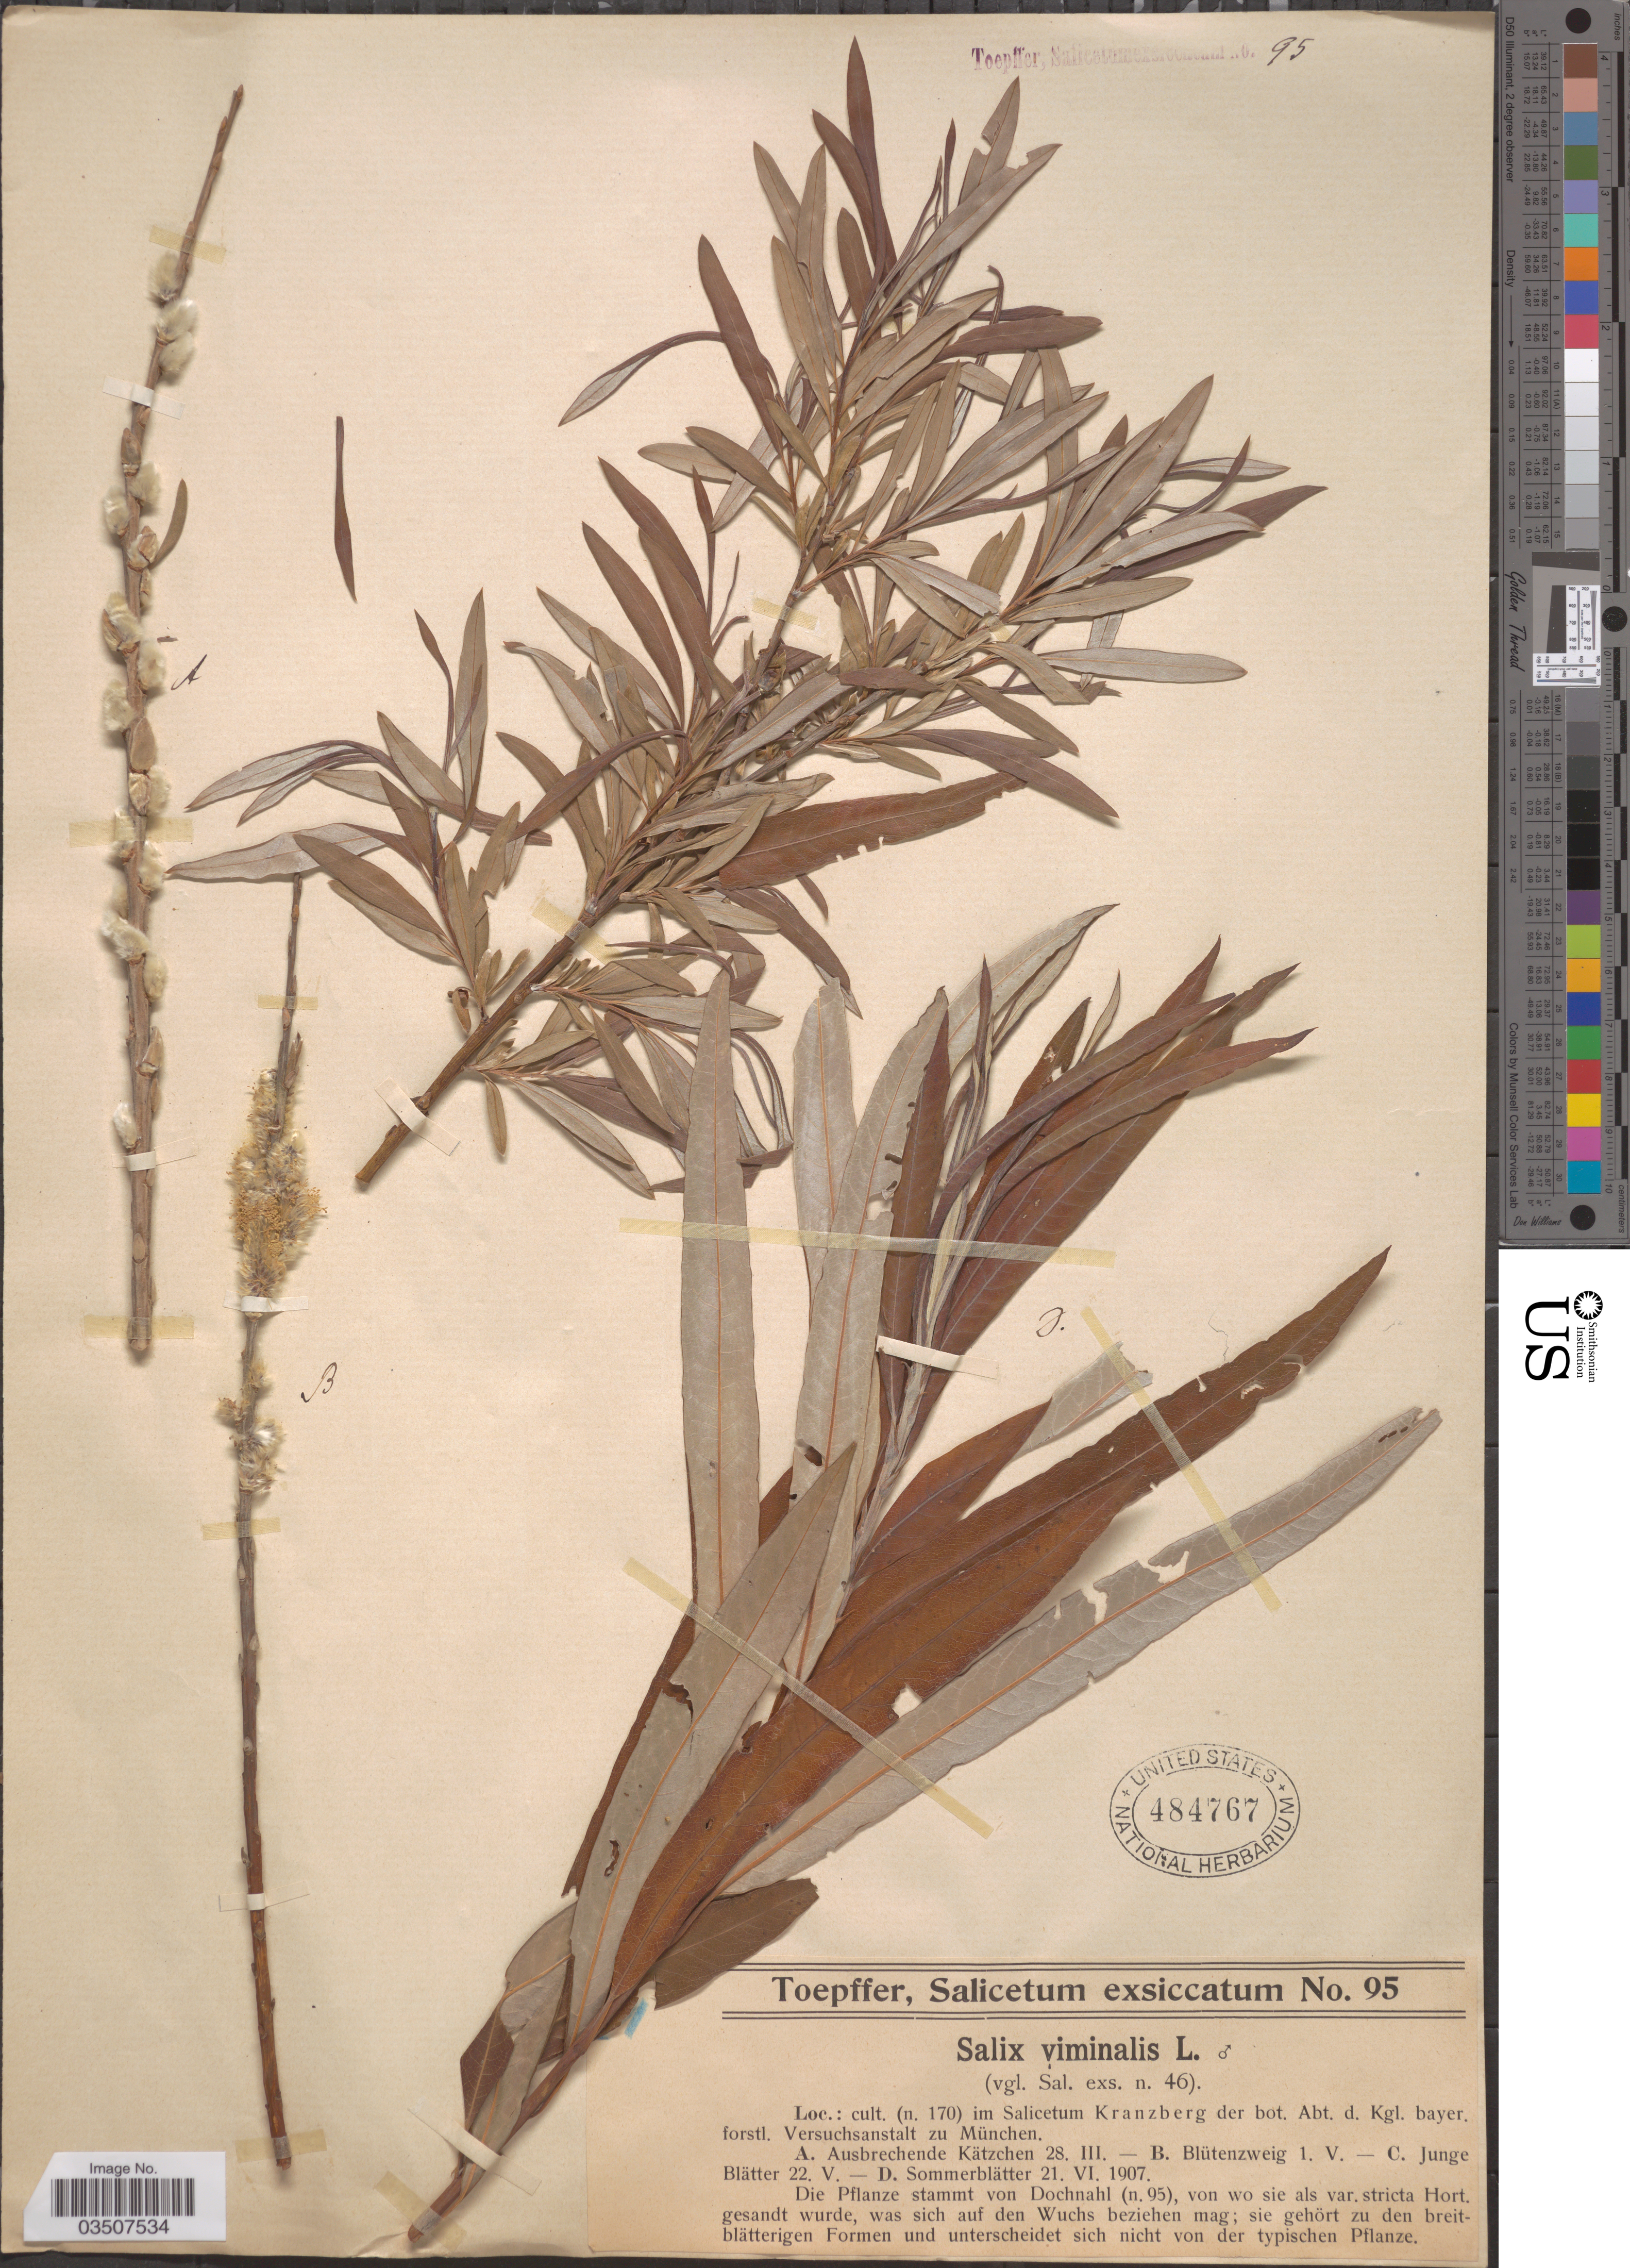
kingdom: Plantae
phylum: Tracheophyta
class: Magnoliopsida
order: Malpighiales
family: Salicaceae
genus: Salix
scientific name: Salix viminalis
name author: L.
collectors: A. Toepffer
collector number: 95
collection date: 1907-03-28/1907-06-21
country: Germany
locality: Cult. (n. 170) im Salicetum Kranzberg der bot. Abt. d. Kgl. bayer. forstl. Versuchsanstalt zu München.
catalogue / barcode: US 484767